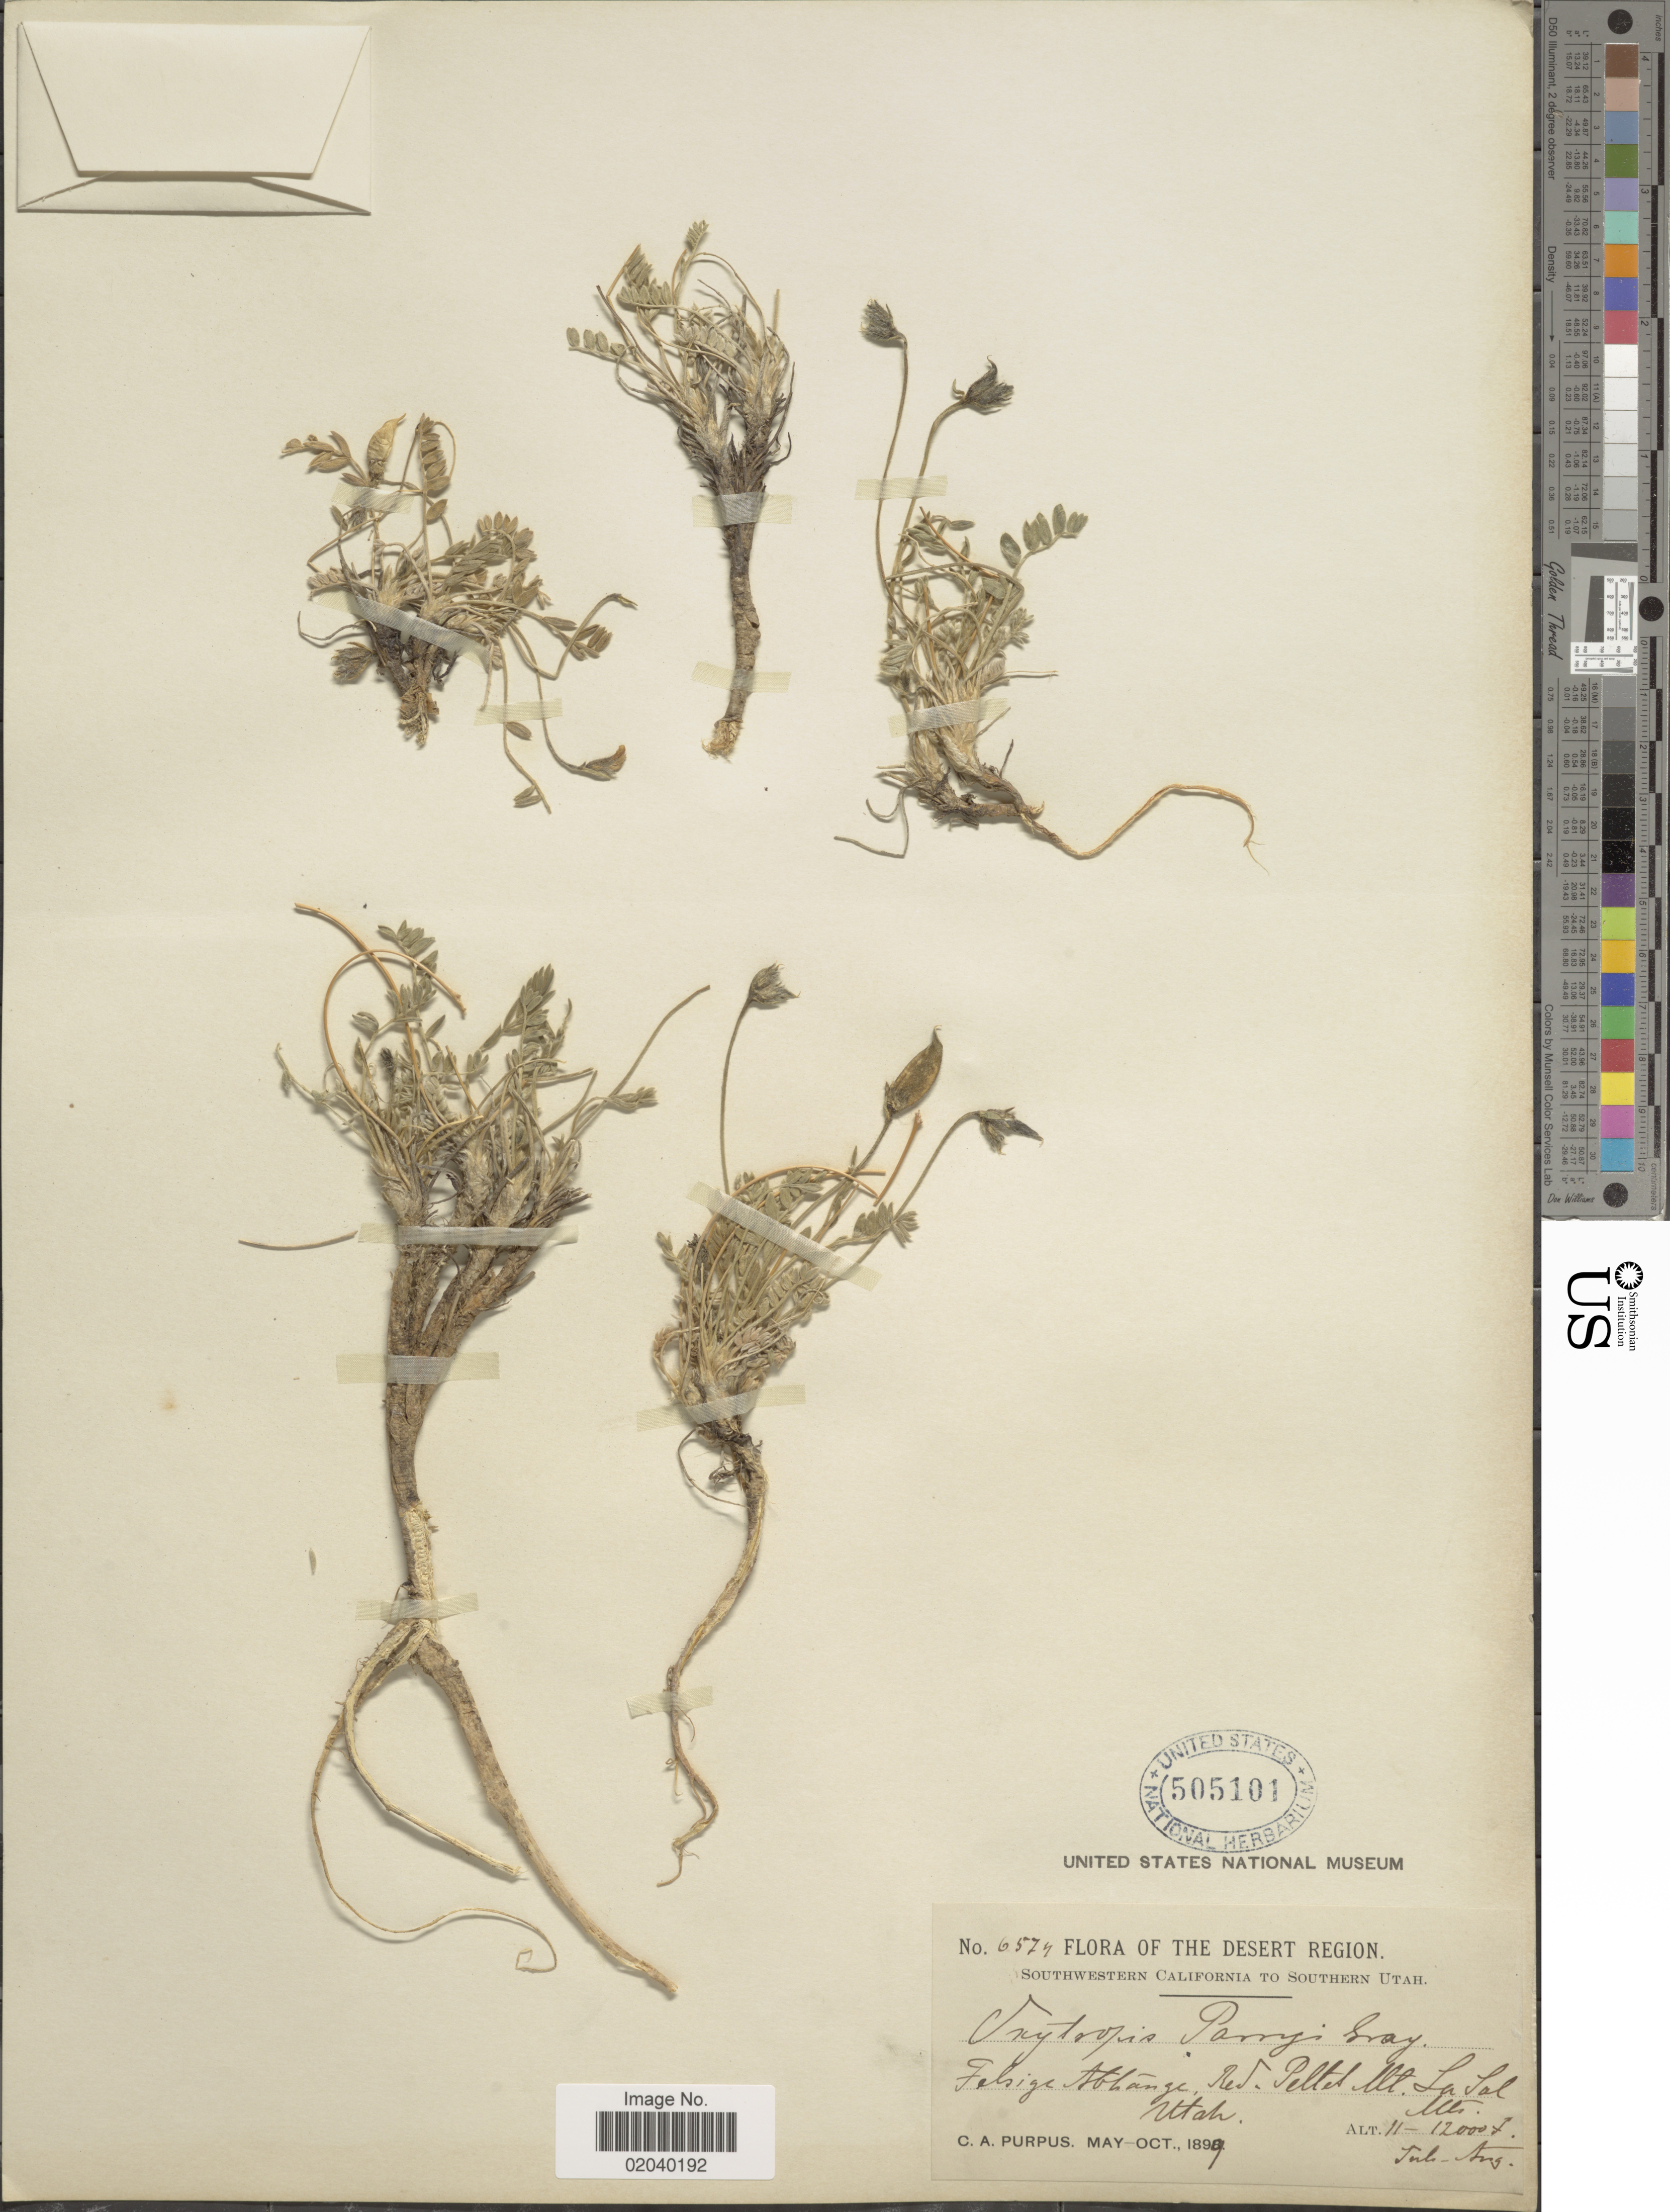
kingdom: Plantae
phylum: Tracheophyta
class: Magnoliopsida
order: Fabales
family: Fabaceae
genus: Oxytropis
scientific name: Oxytropis parryi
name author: A. Gray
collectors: C. A. Purpus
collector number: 6574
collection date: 1899-07/1899-08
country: United States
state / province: Utah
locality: The Desert Region, Southwestern California to Southern Utah, Felsige Abhänge (German translation: Rocky slopes), Red Peltes Mt La Sal Mts.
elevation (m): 3353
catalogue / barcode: US 505101